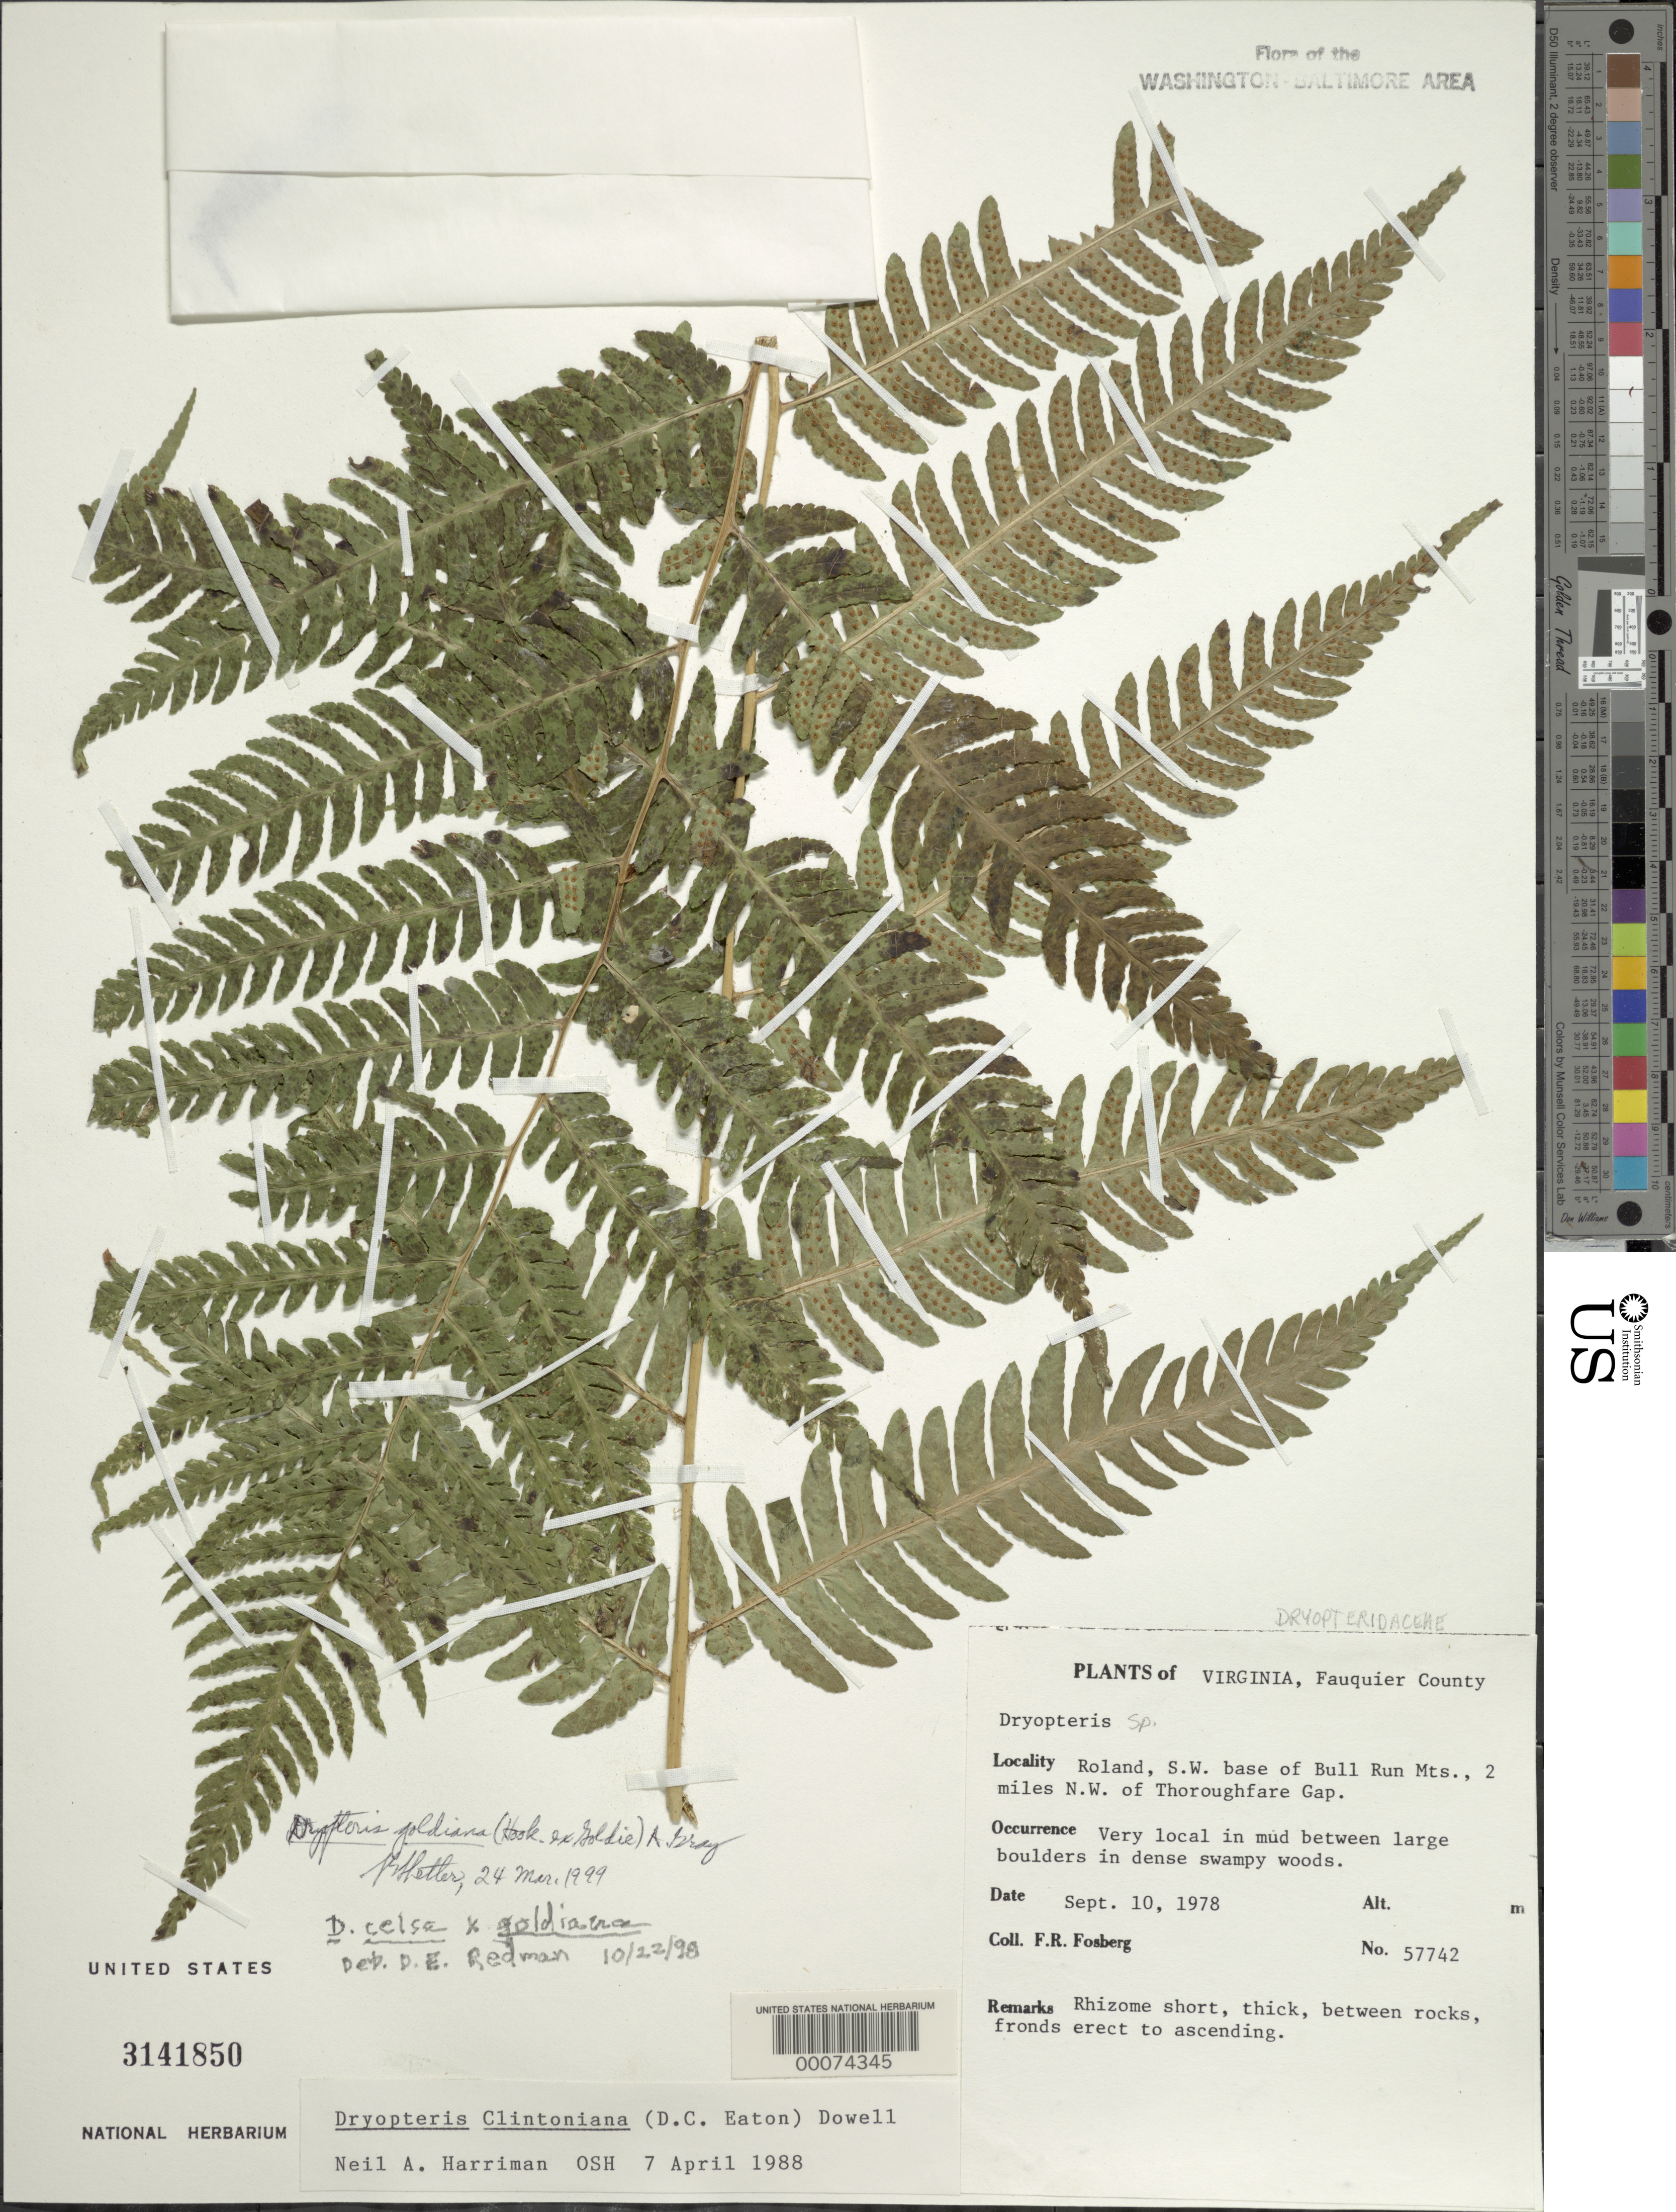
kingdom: Plantae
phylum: Tracheophyta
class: Polypodiopsida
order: Polypodiales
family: Dryopteridaceae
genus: Dryopteris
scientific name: Dryopteris goldiana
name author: (Hook. ex Goldie) A. Gray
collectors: F. R. Fosberg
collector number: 57742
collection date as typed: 10 Sep 1978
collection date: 1978-09-10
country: United States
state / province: Virginia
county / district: Fauquier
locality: Roland, NW of Thoroughfare Gap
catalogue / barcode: US 3141850